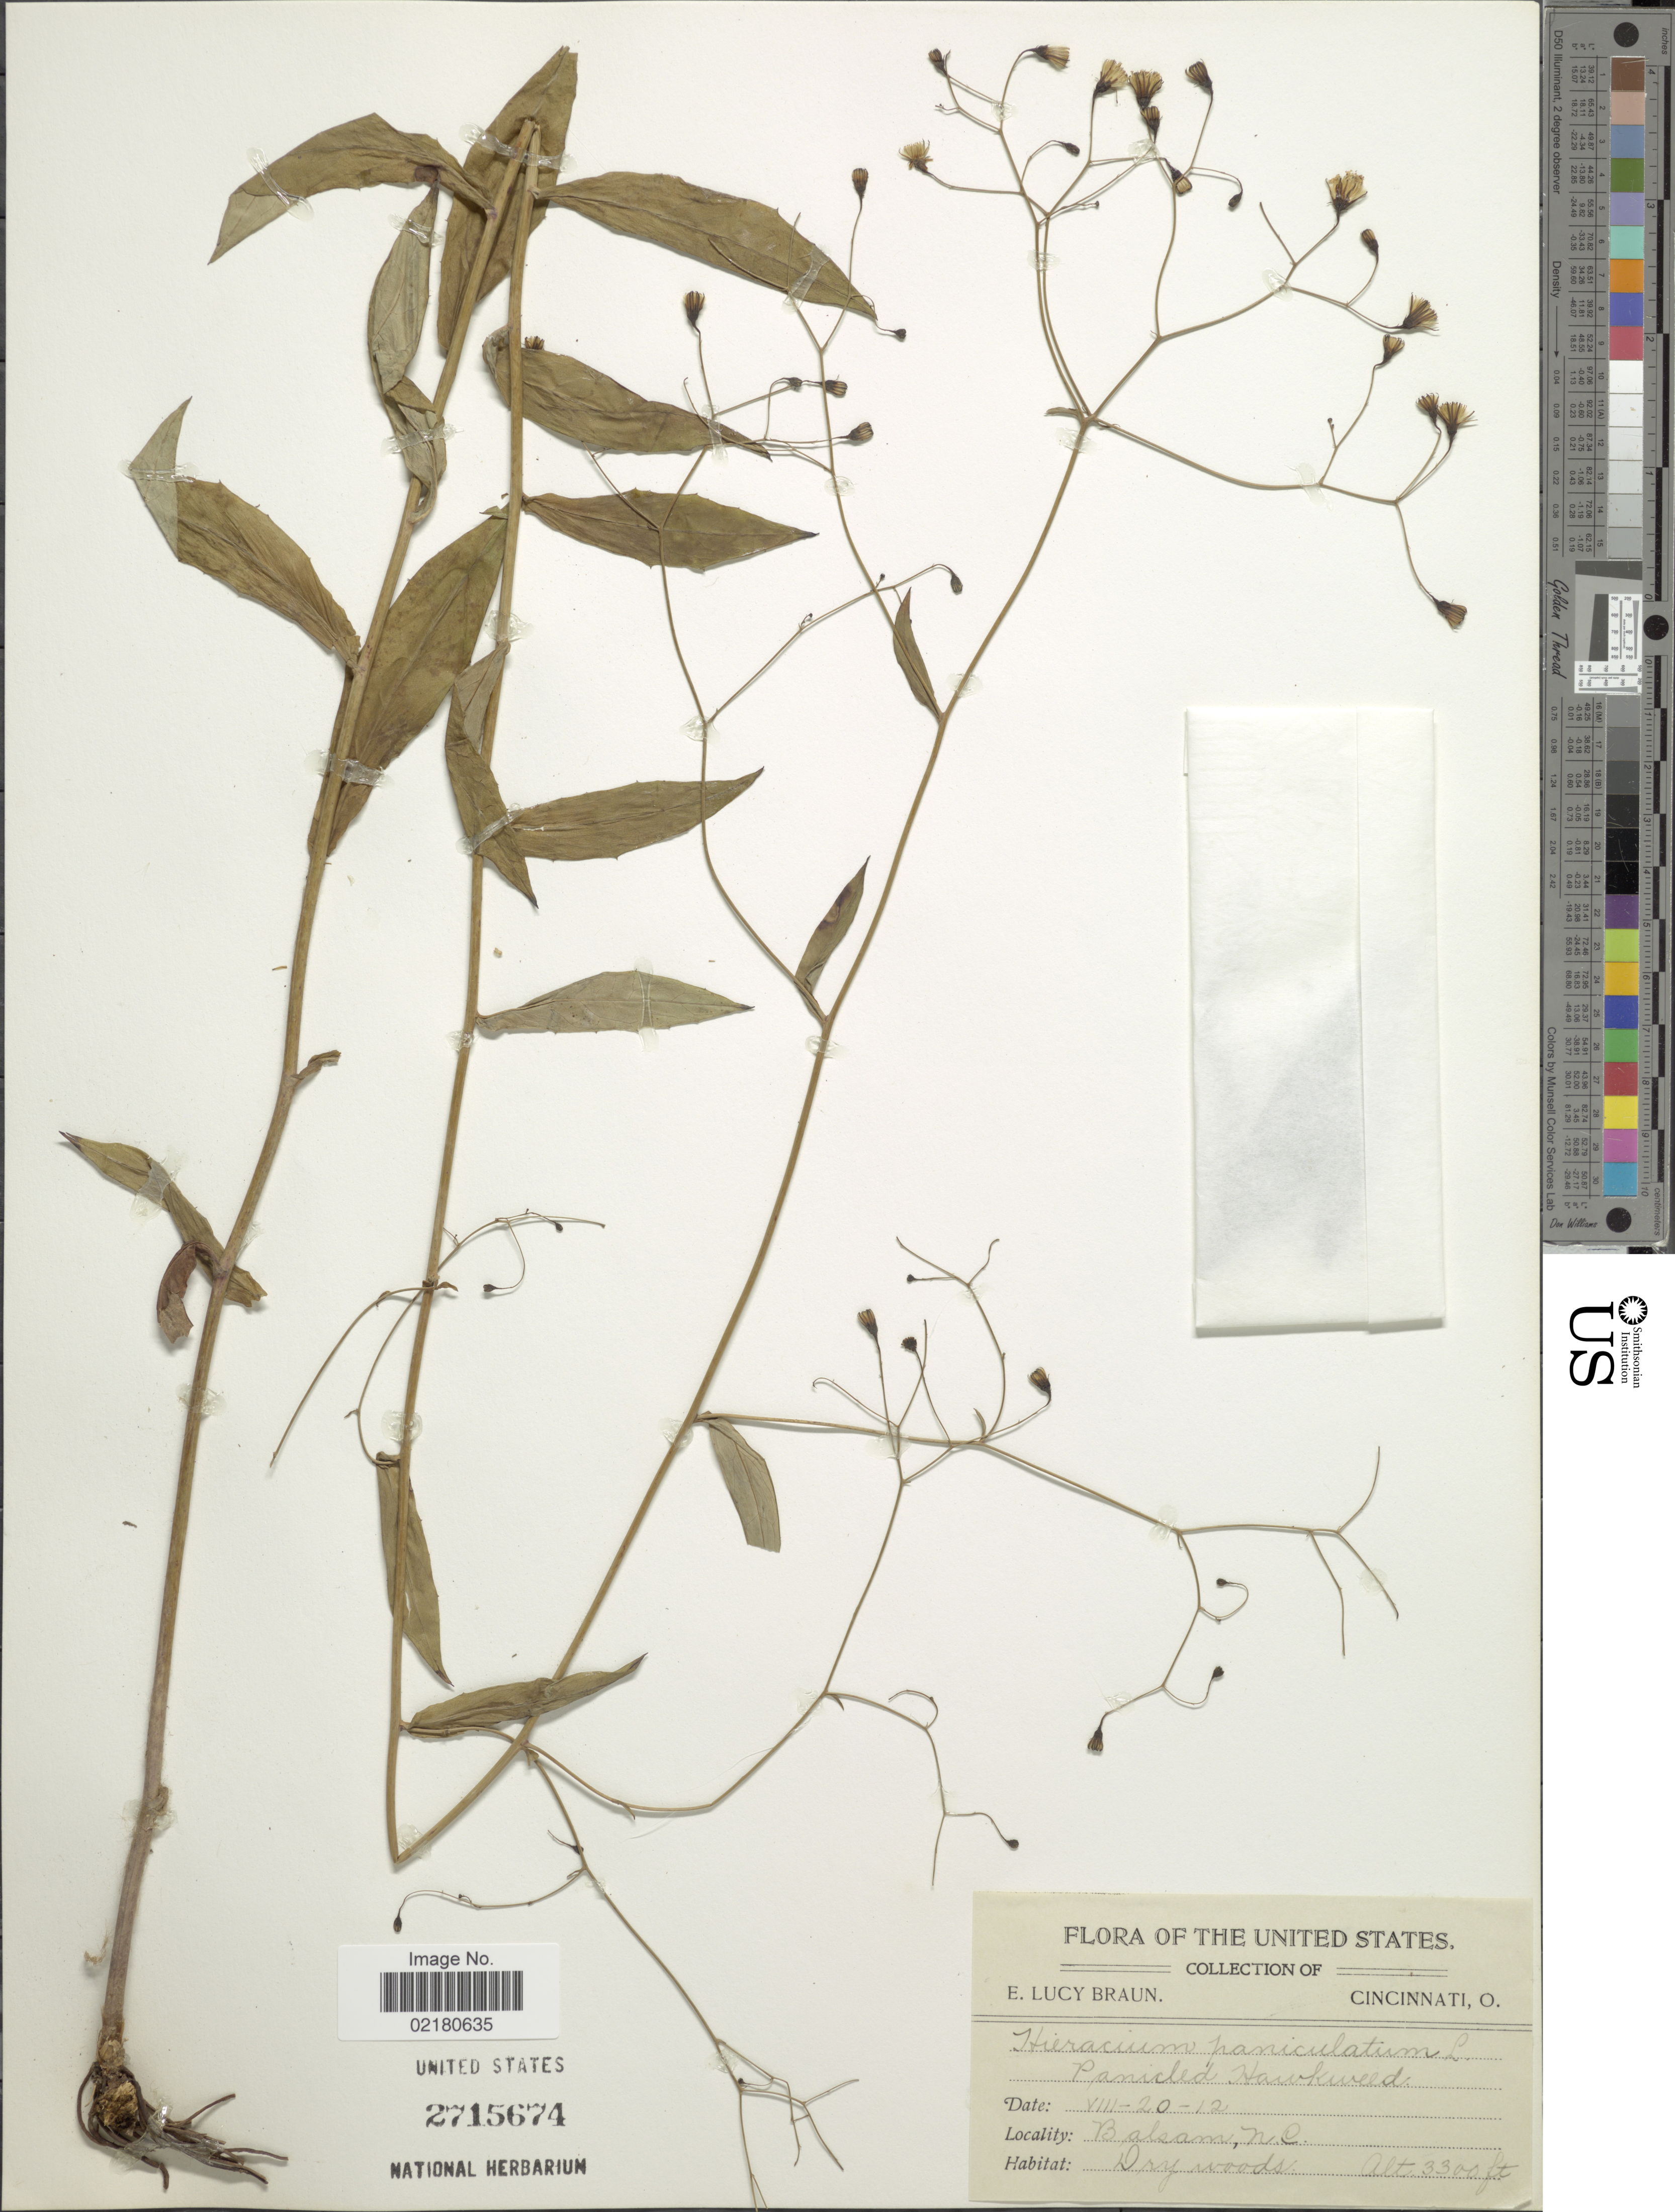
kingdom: Plantae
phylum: Tracheophyta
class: Magnoliopsida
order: Asterales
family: Asteraceae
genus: Hieracium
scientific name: Hieracium paniculatum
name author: L.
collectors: E. L. Braun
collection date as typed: Transcribed d/m/y: 20/8/12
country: United States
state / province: North Carolina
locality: The United States Balsam, NC, Drywoods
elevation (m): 1006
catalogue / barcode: US 2715674